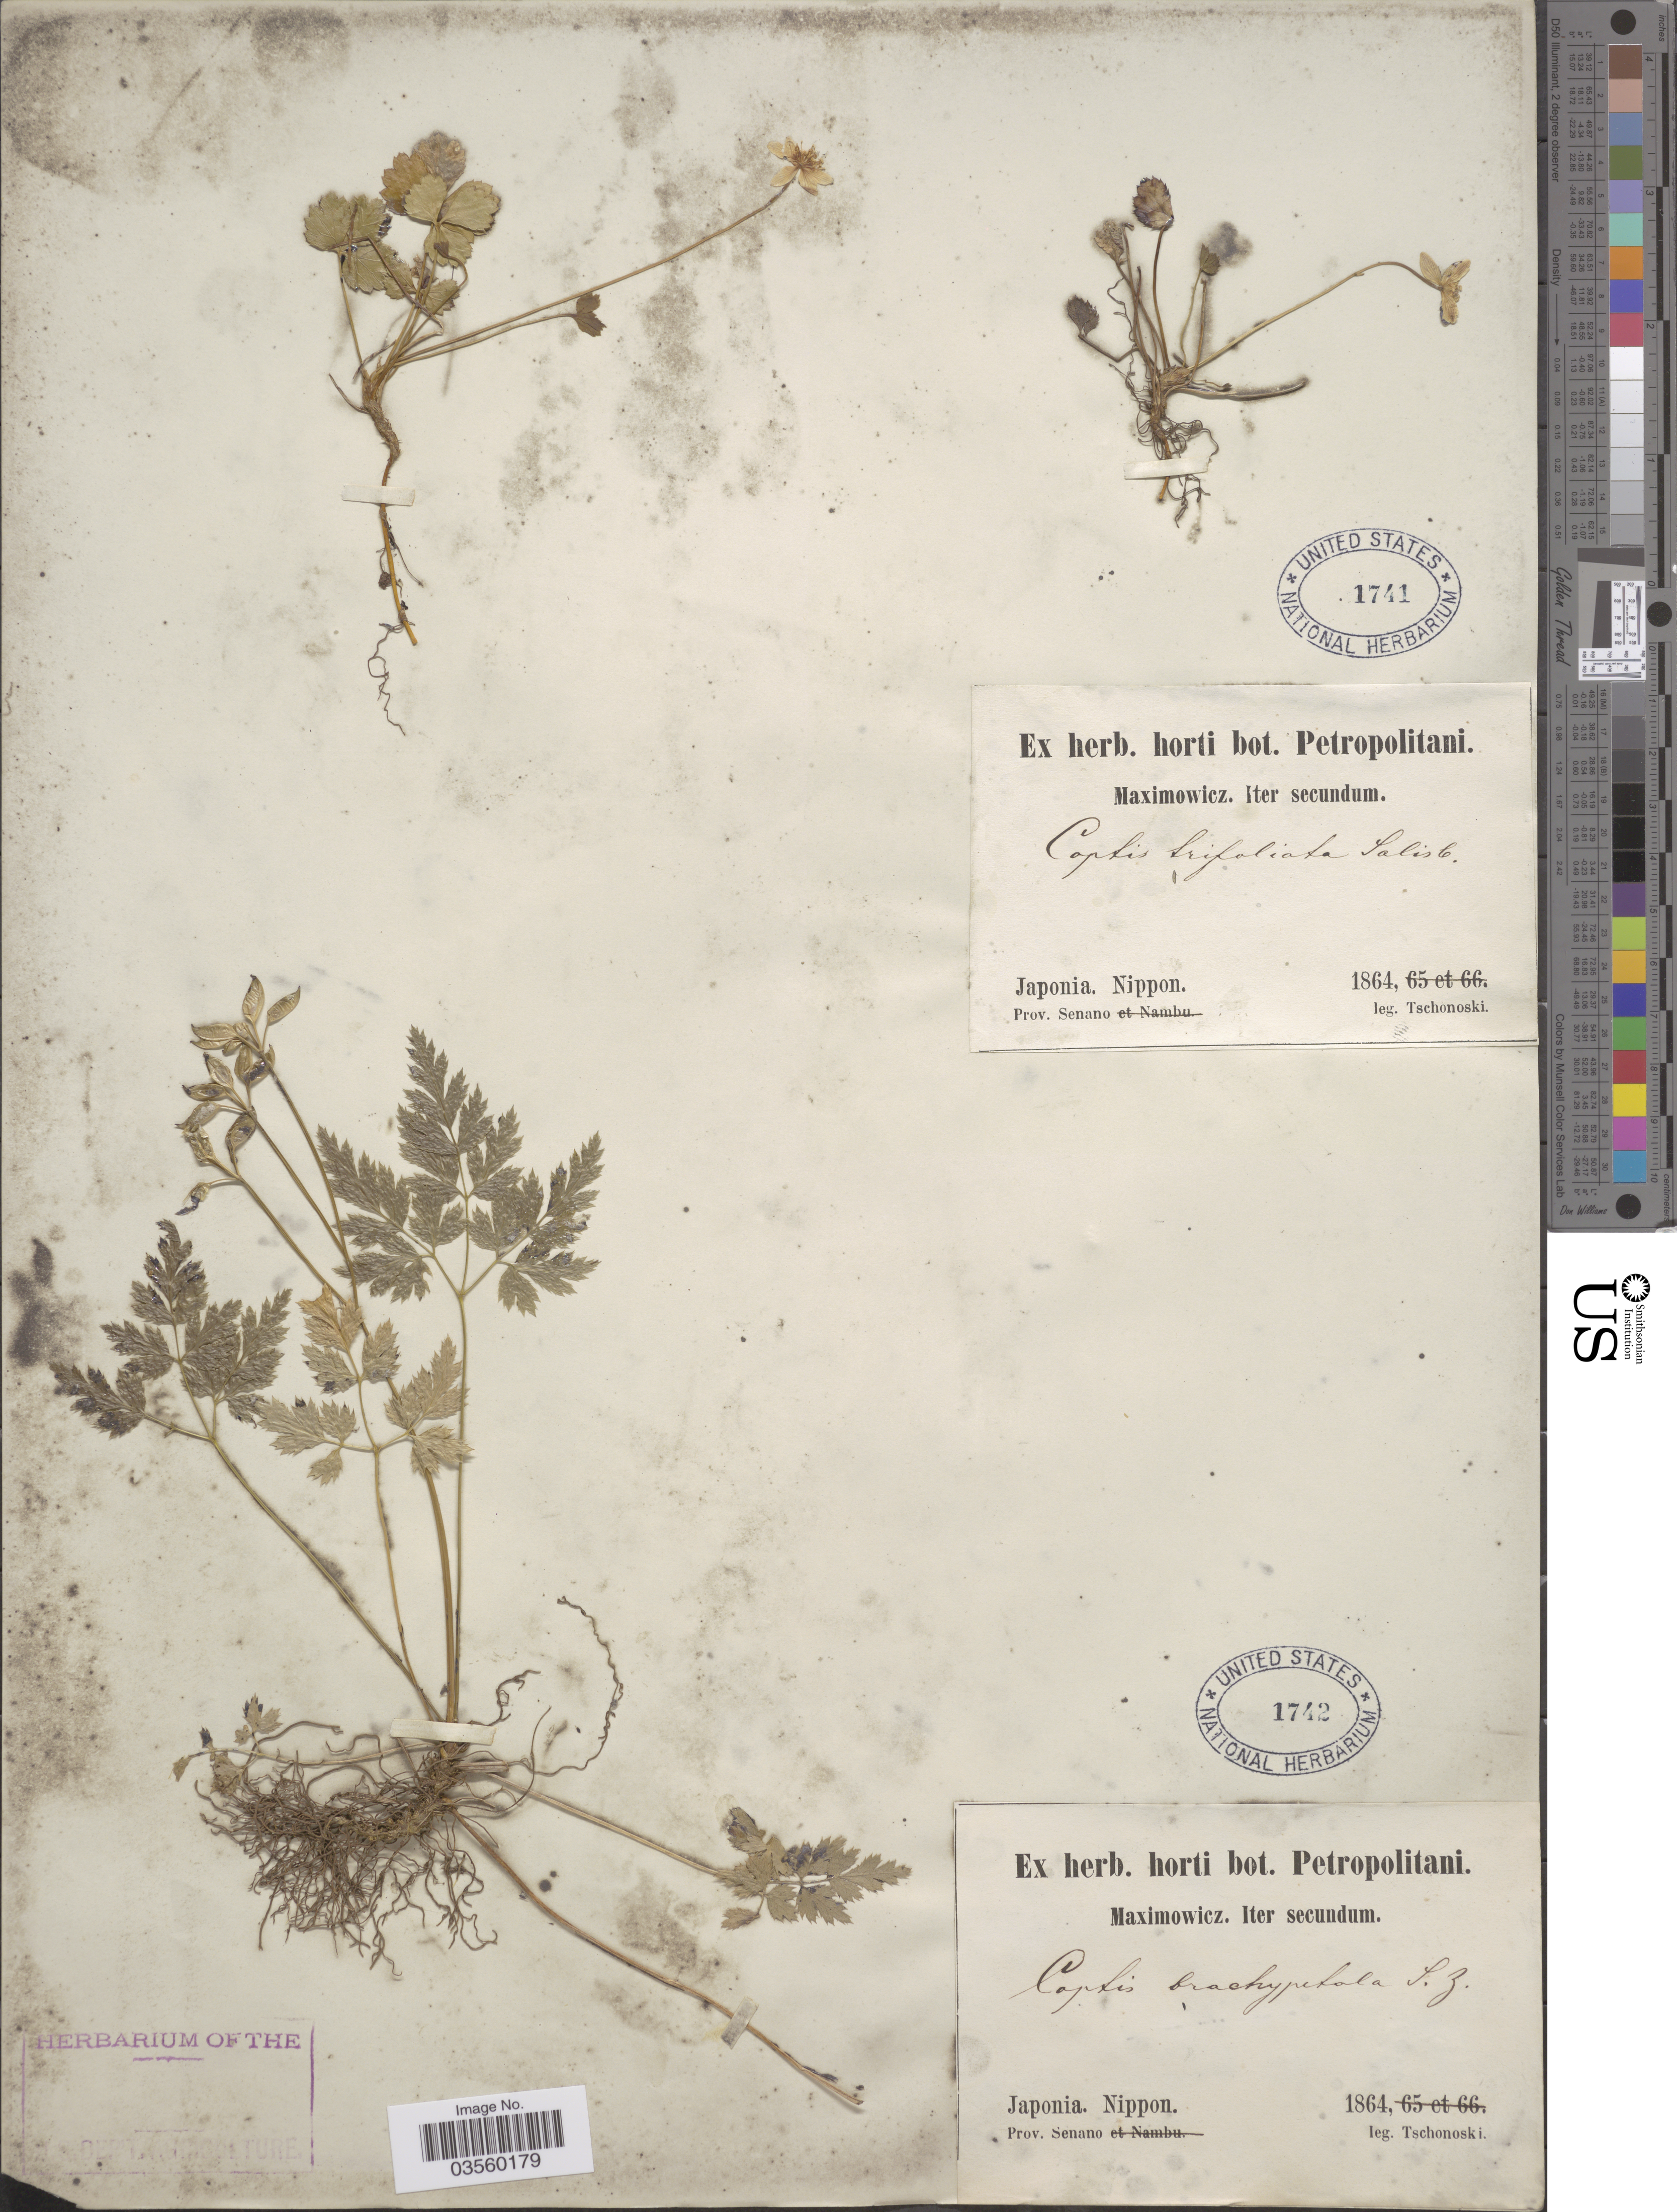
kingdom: Plantae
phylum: Tracheophyta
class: Magnoliopsida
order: Ranunculales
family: Ranunculaceae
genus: Coptis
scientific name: Coptis quinquefolia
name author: Miq.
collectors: -. Tschonoski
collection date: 1864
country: Japan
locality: Nippon. Prov. Senano.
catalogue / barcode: US 1742